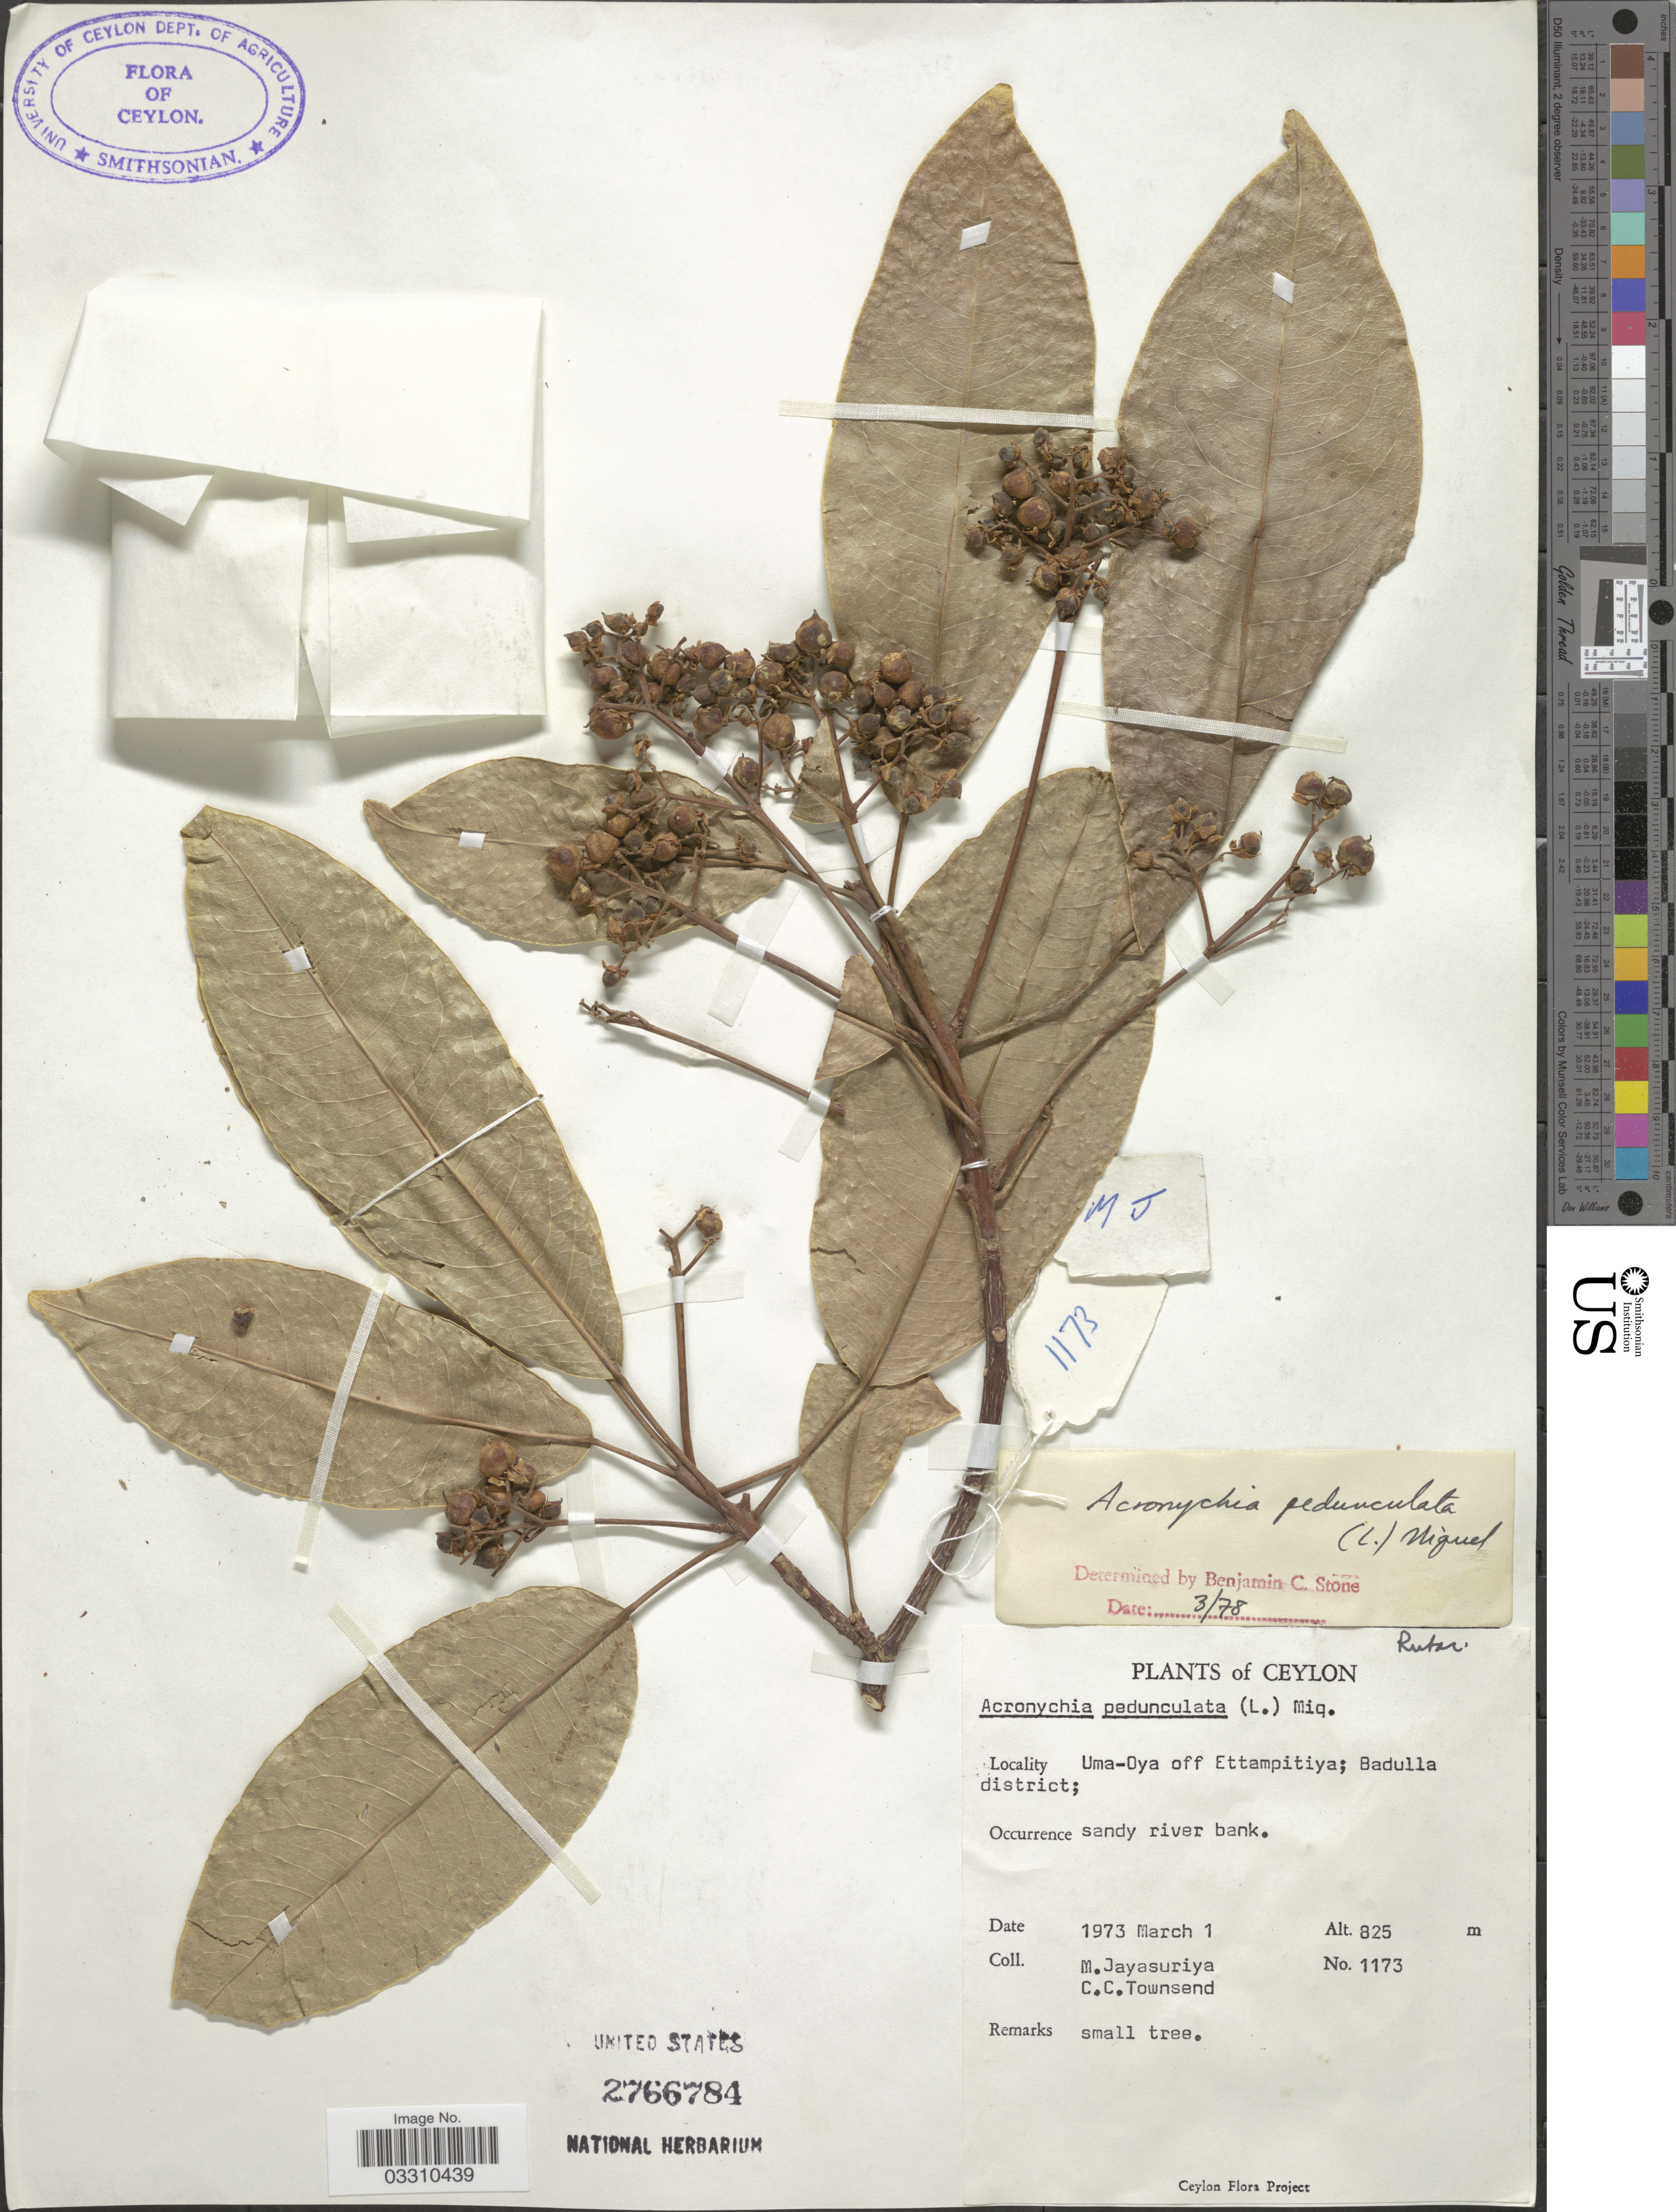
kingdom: Plantae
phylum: Tracheophyta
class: Magnoliopsida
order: Sapindales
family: Rutaceae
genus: Acronychia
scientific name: Acronychia pedunculata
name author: (L.) Miq.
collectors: M. Jayasuriya & C. C. Townsend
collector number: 1173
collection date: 1973-03-01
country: Sri Lanka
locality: Ceylon, Uma-Oya off Ettampitiya; Badulla district.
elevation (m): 825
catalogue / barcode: US 2766784